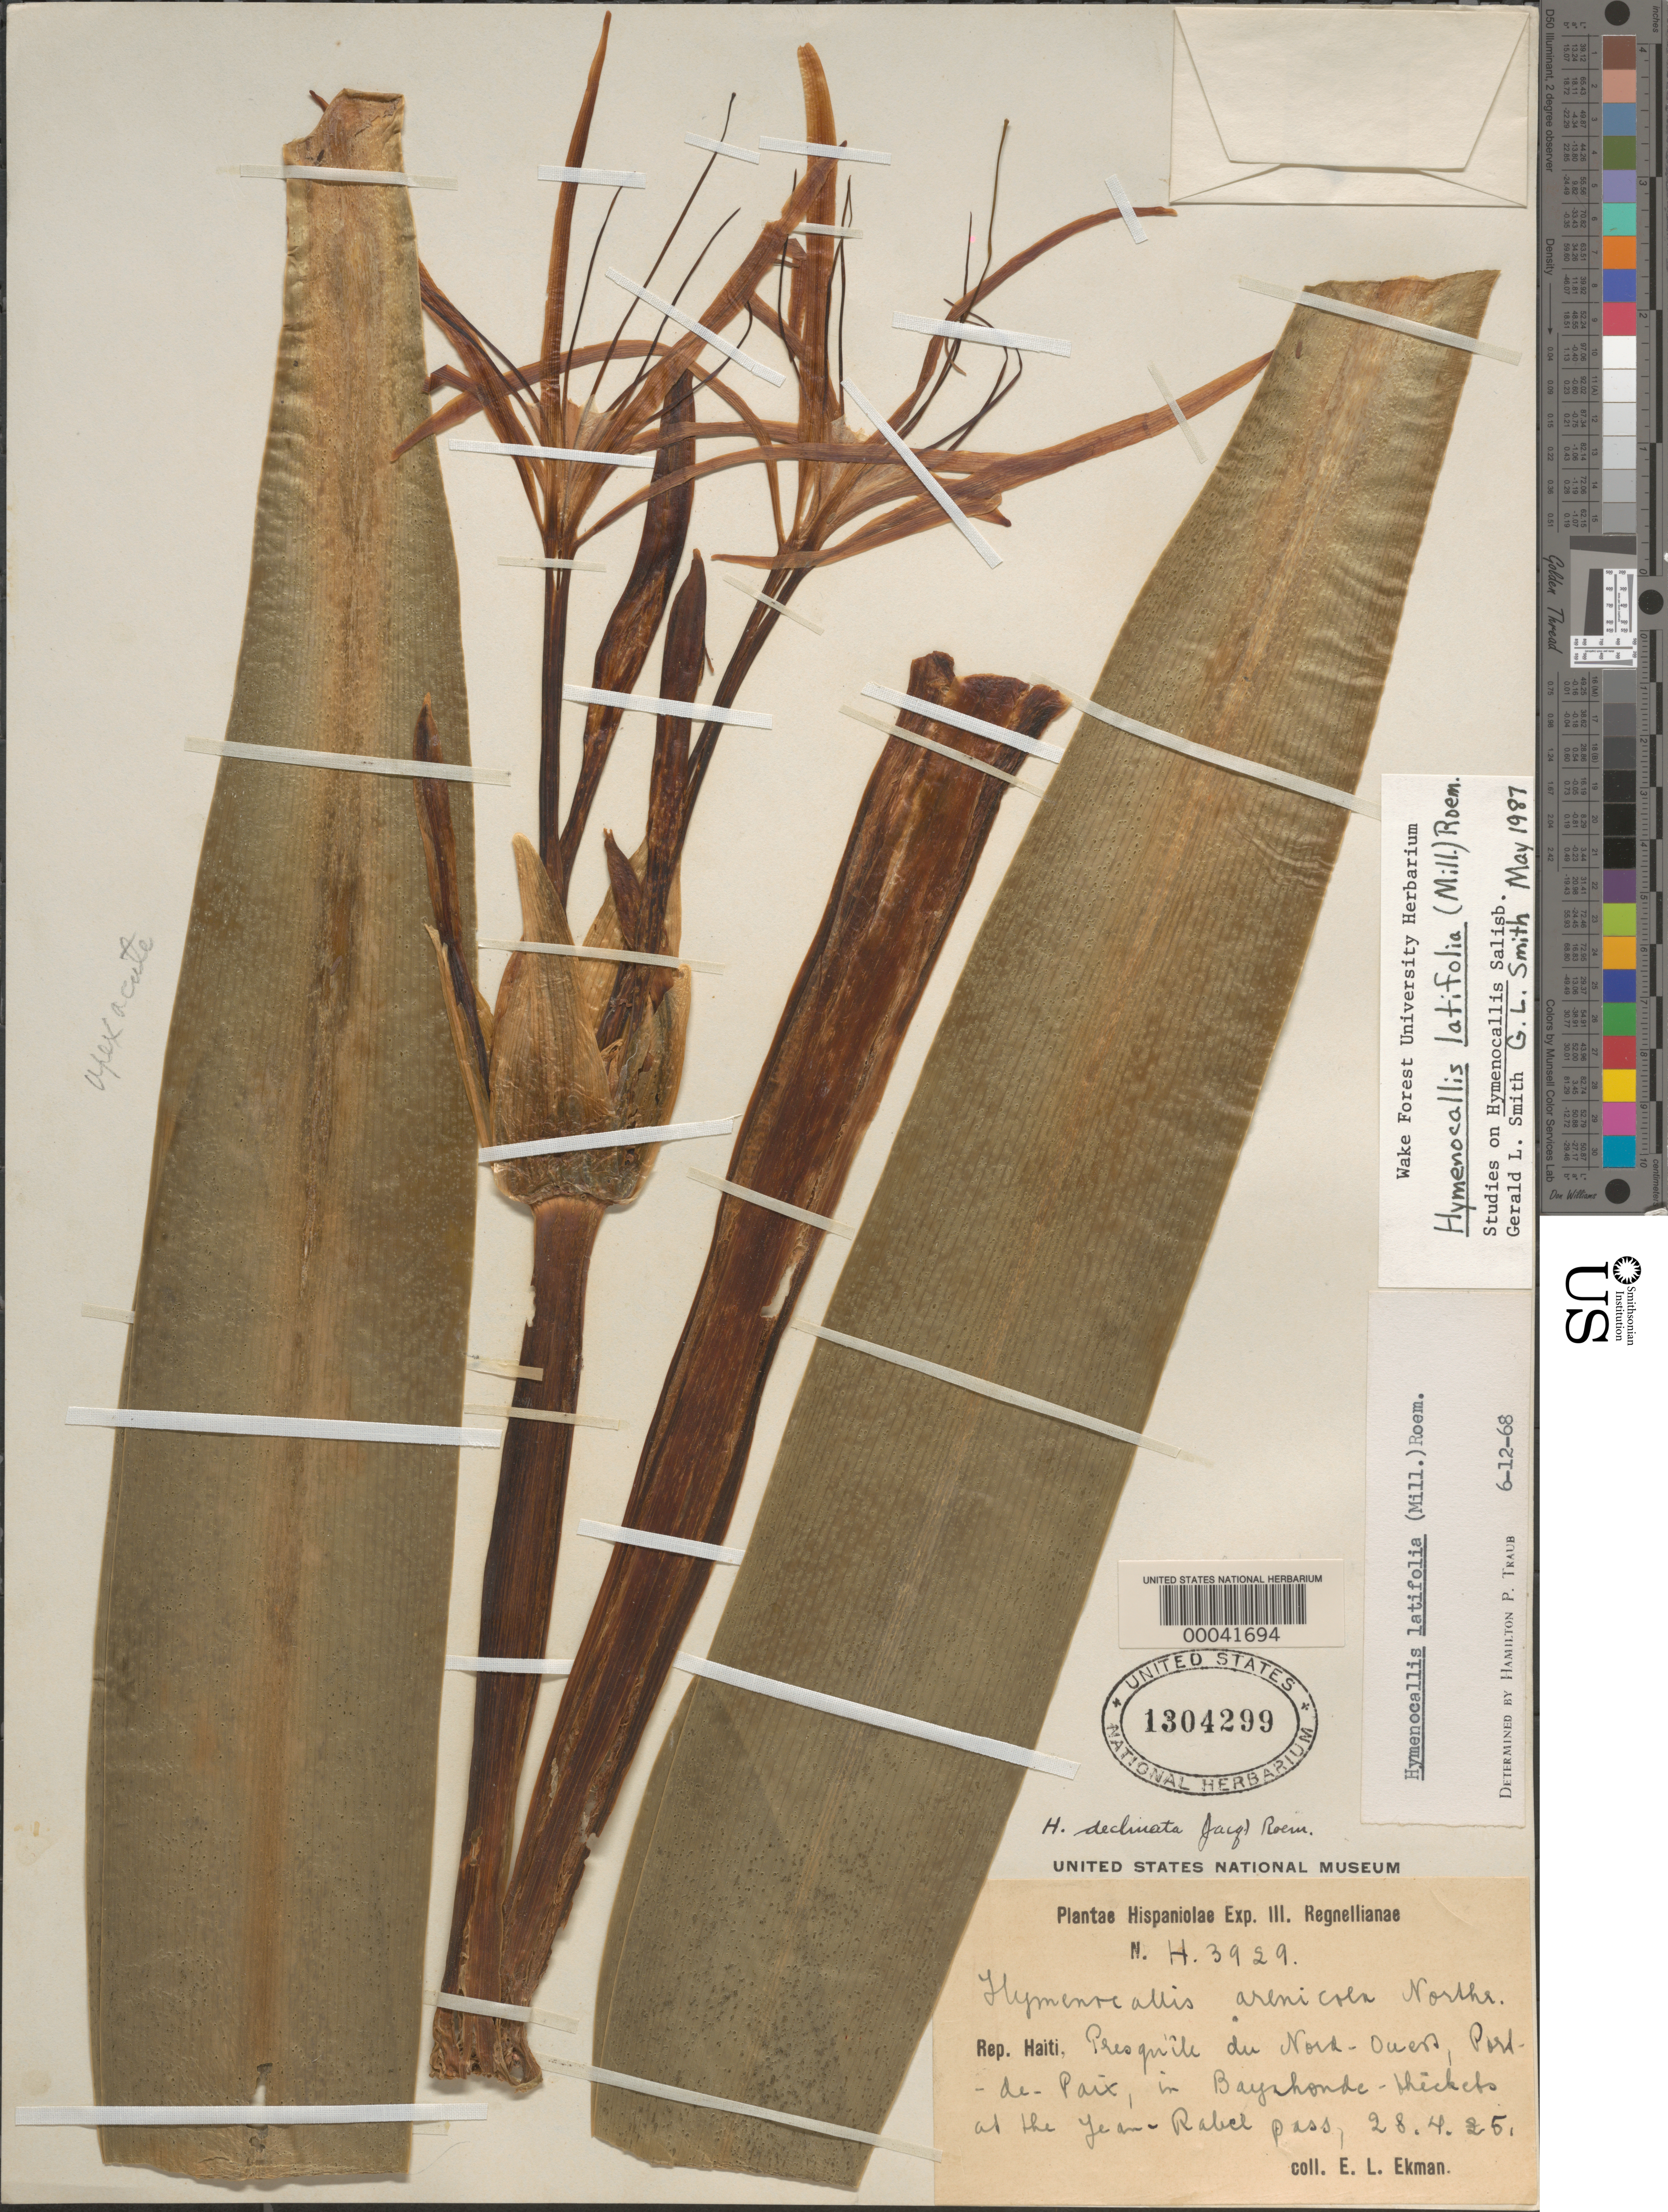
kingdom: Plantae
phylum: Tracheophyta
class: Liliopsida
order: Asparagales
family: Amaryllidaceae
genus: Hymenocallis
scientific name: Hymenocallis latifolia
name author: (Mill.) M. Roem.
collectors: E. L. Ekman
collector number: H3929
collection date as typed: Transcribed d/m/y: 28/4/25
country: Haiti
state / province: Nord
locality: Presqu'ile du Nord - Ouest, Port-de-Paix, in Bayshonde - thickets at the Jean - Rabel Pass.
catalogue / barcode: US 1304299